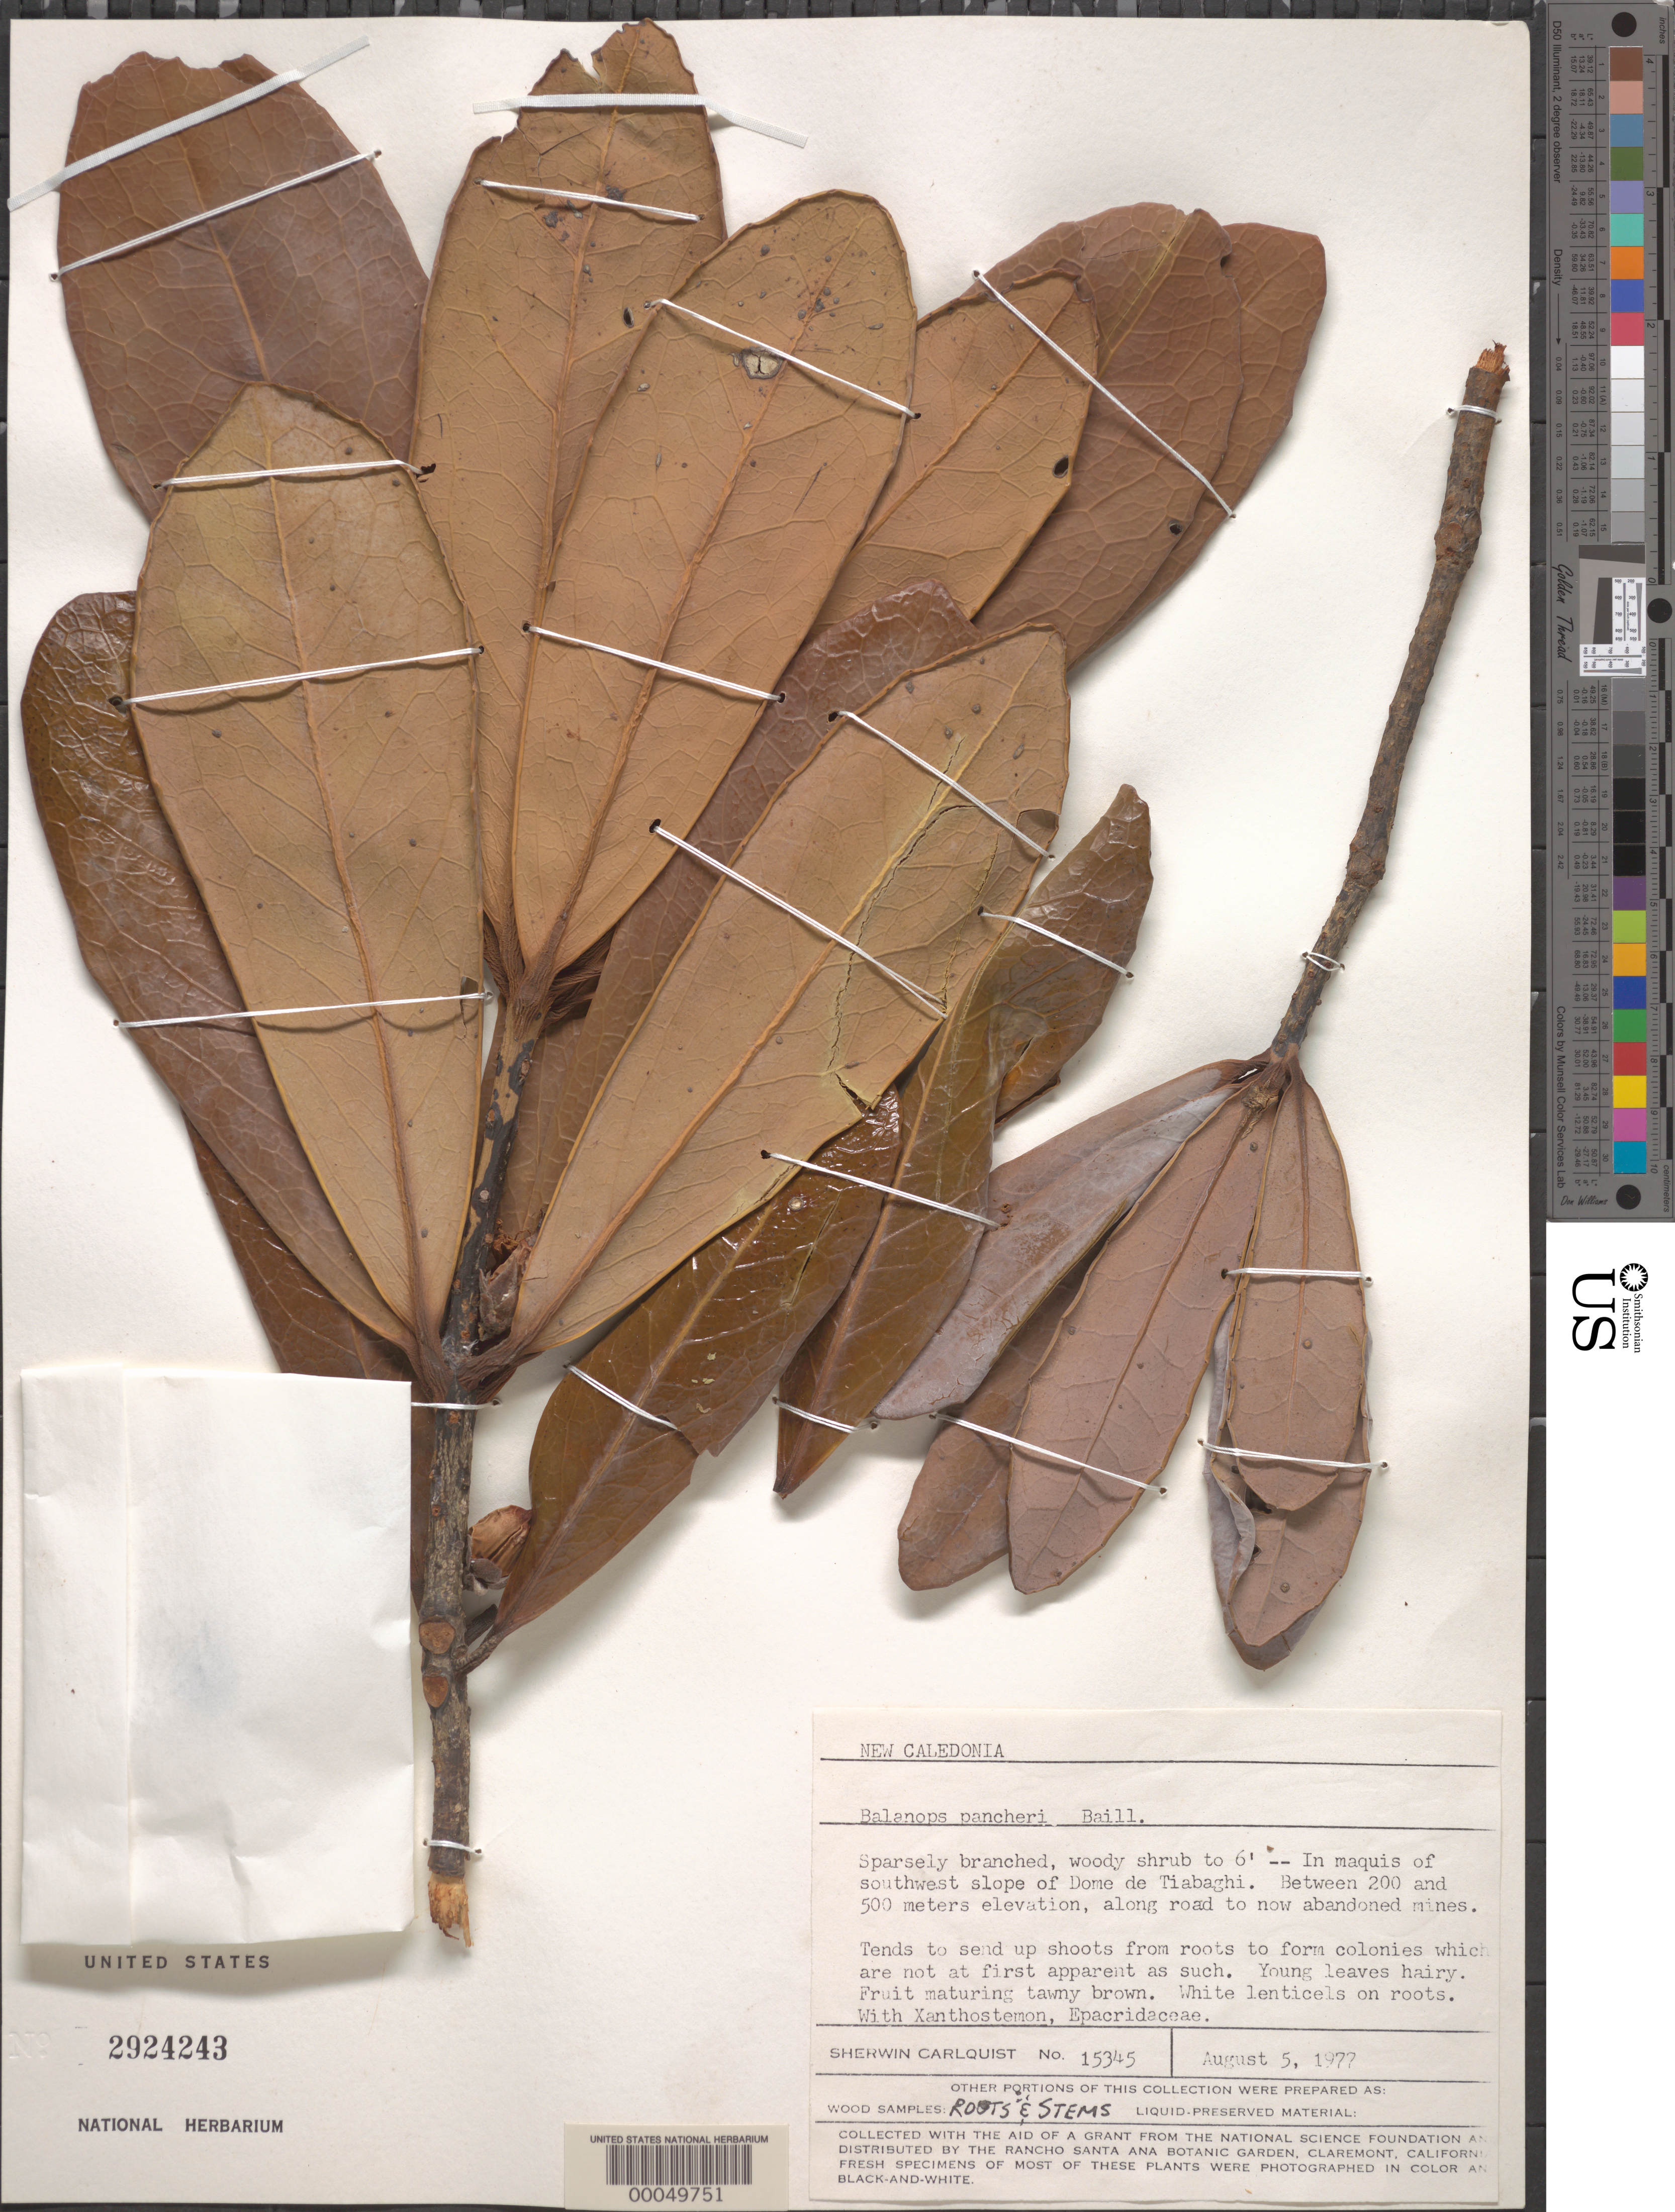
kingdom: Plantae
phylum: Tracheophyta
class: Magnoliopsida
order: Malpighiales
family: Balanopaceae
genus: Balanops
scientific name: Balanops pancheri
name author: Baill.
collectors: S. Carlquist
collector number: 15345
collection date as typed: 05 Aug 1977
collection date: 1977-08-05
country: New Caledonia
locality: In Maquis of SW slope of dome de Tiabaghi, along road to abandoned mines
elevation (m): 200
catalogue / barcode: US 2924243